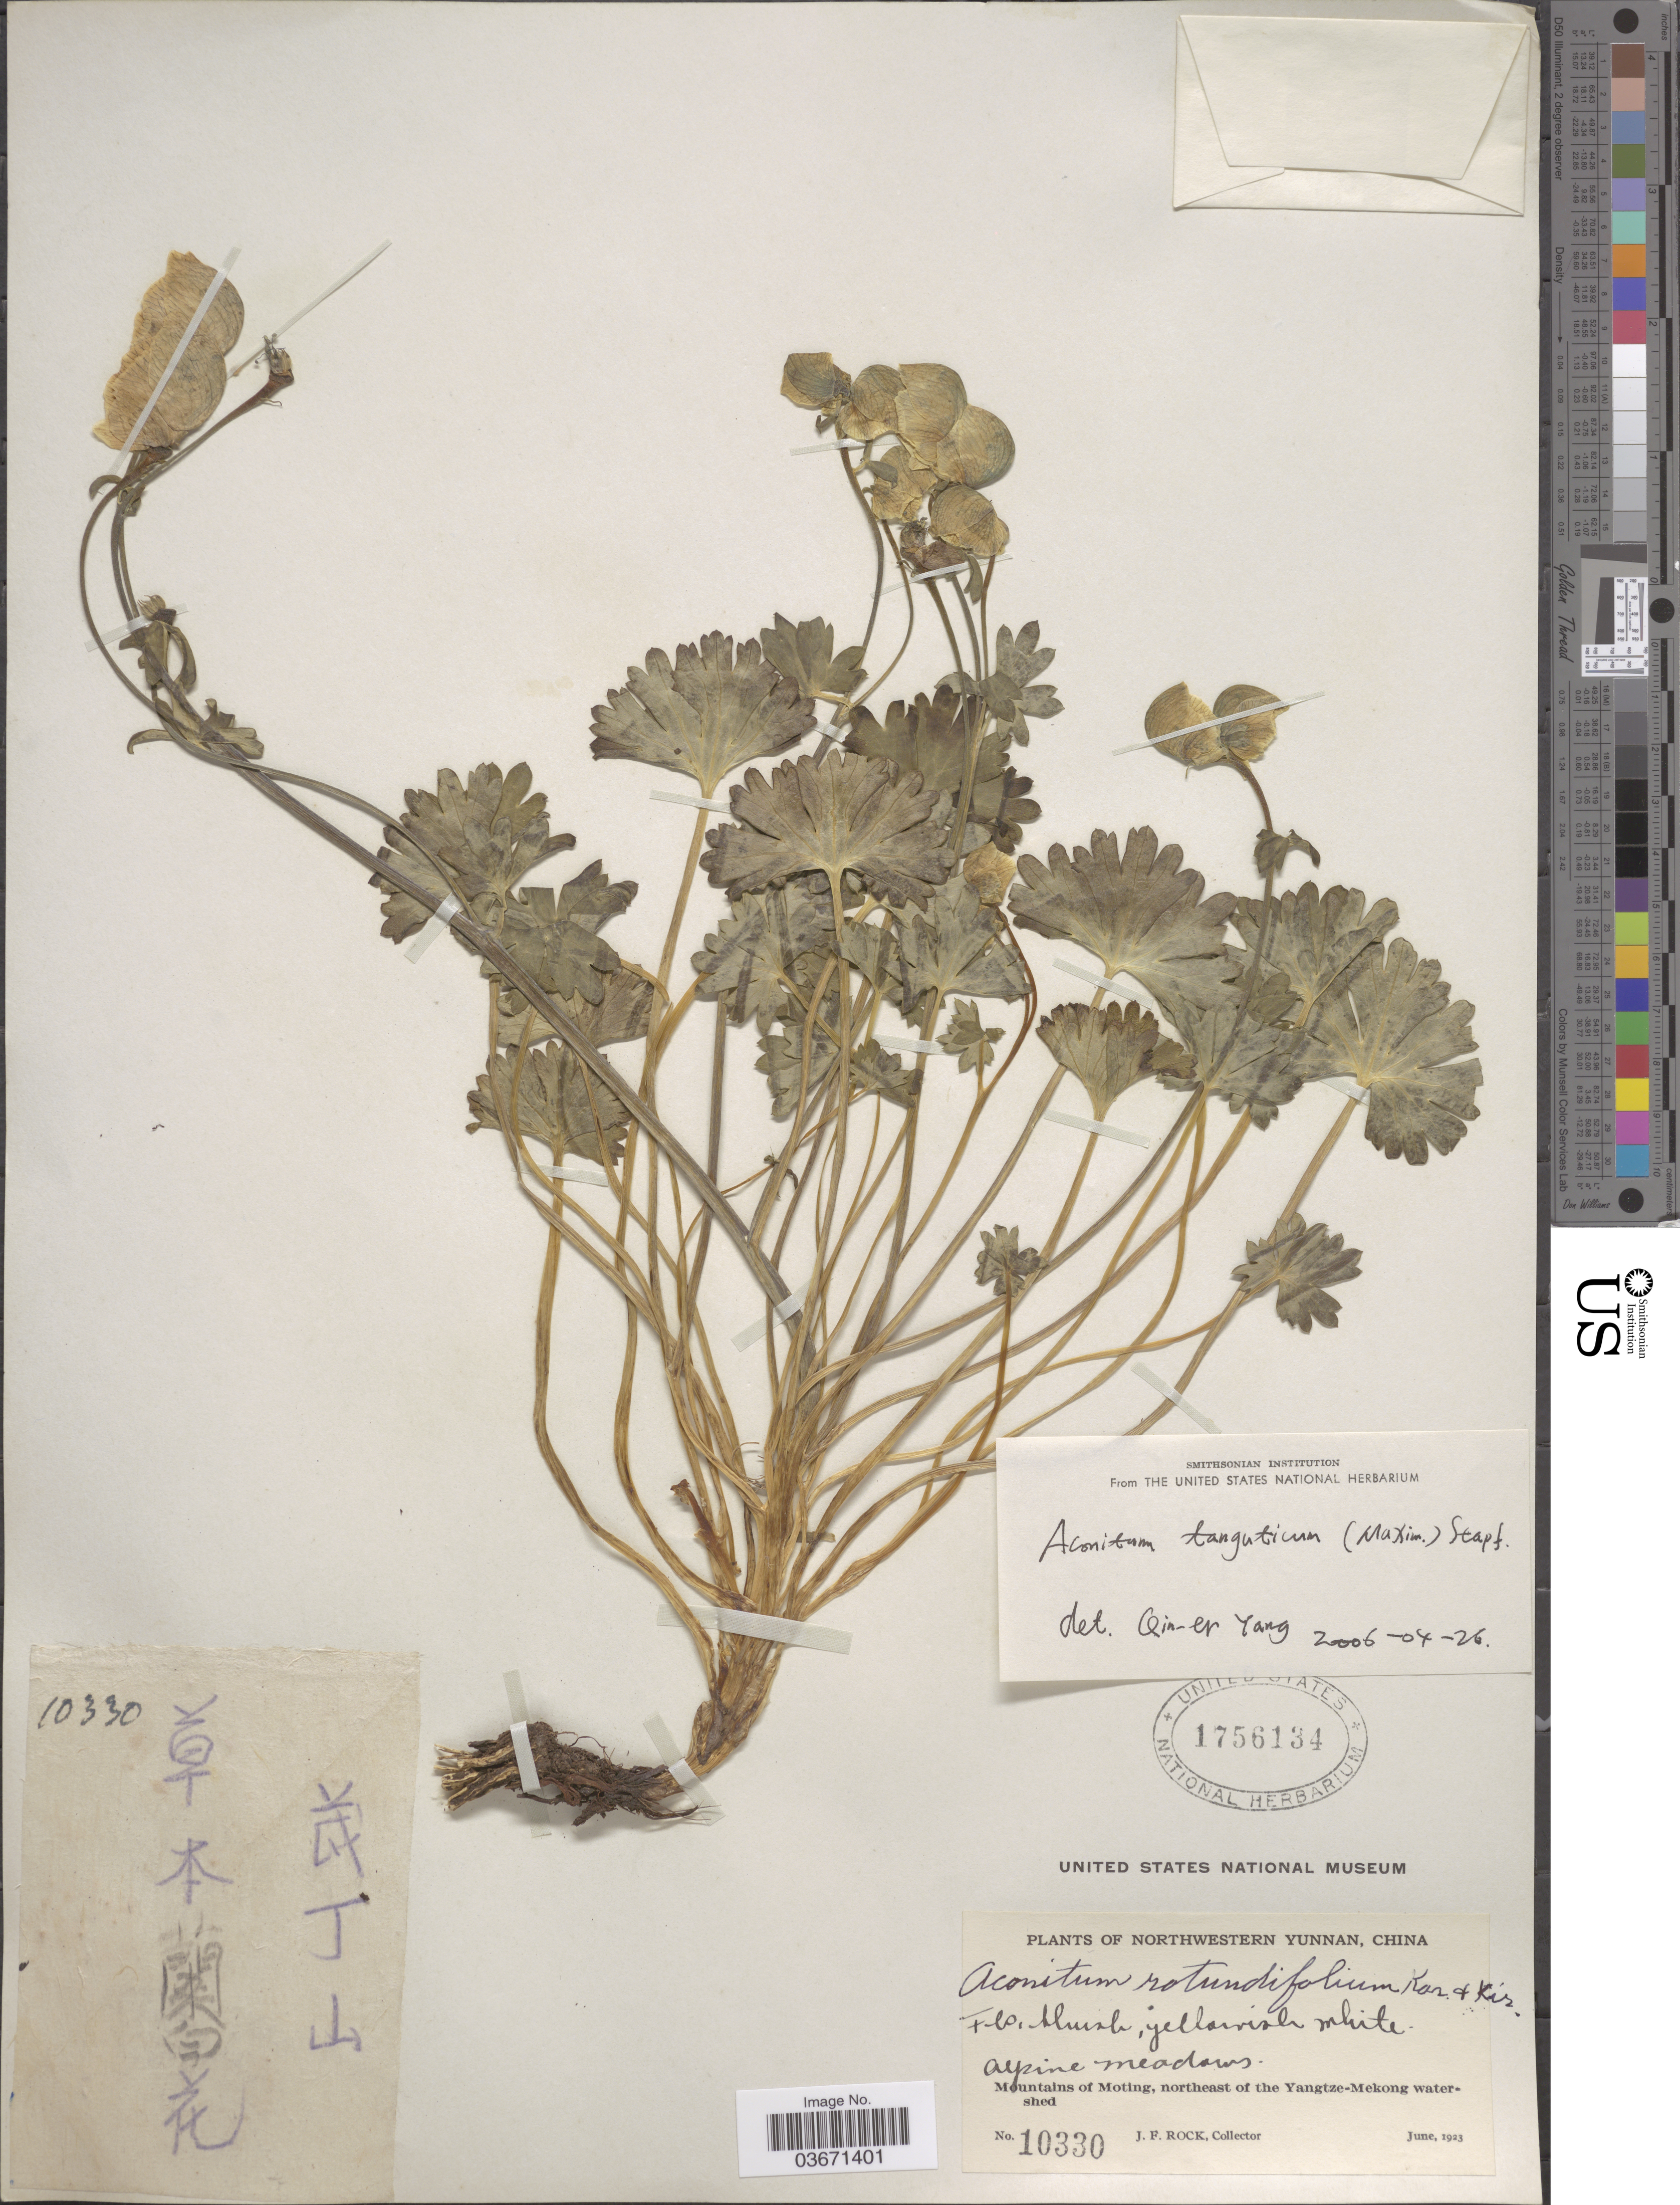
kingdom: Plantae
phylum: Tracheophyta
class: Magnoliopsida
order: Ranunculales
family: Ranunculaceae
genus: Aconitum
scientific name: Aconitum tanguticum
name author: (Maxim.) Stapf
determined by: Yang, Q. E.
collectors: J. Rock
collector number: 10330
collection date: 1923-06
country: China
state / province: Yunnan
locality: Northwestern Yunnan. Mountains of Moting, northeast of the Yangtze-Mekong watershed.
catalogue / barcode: US 1756134